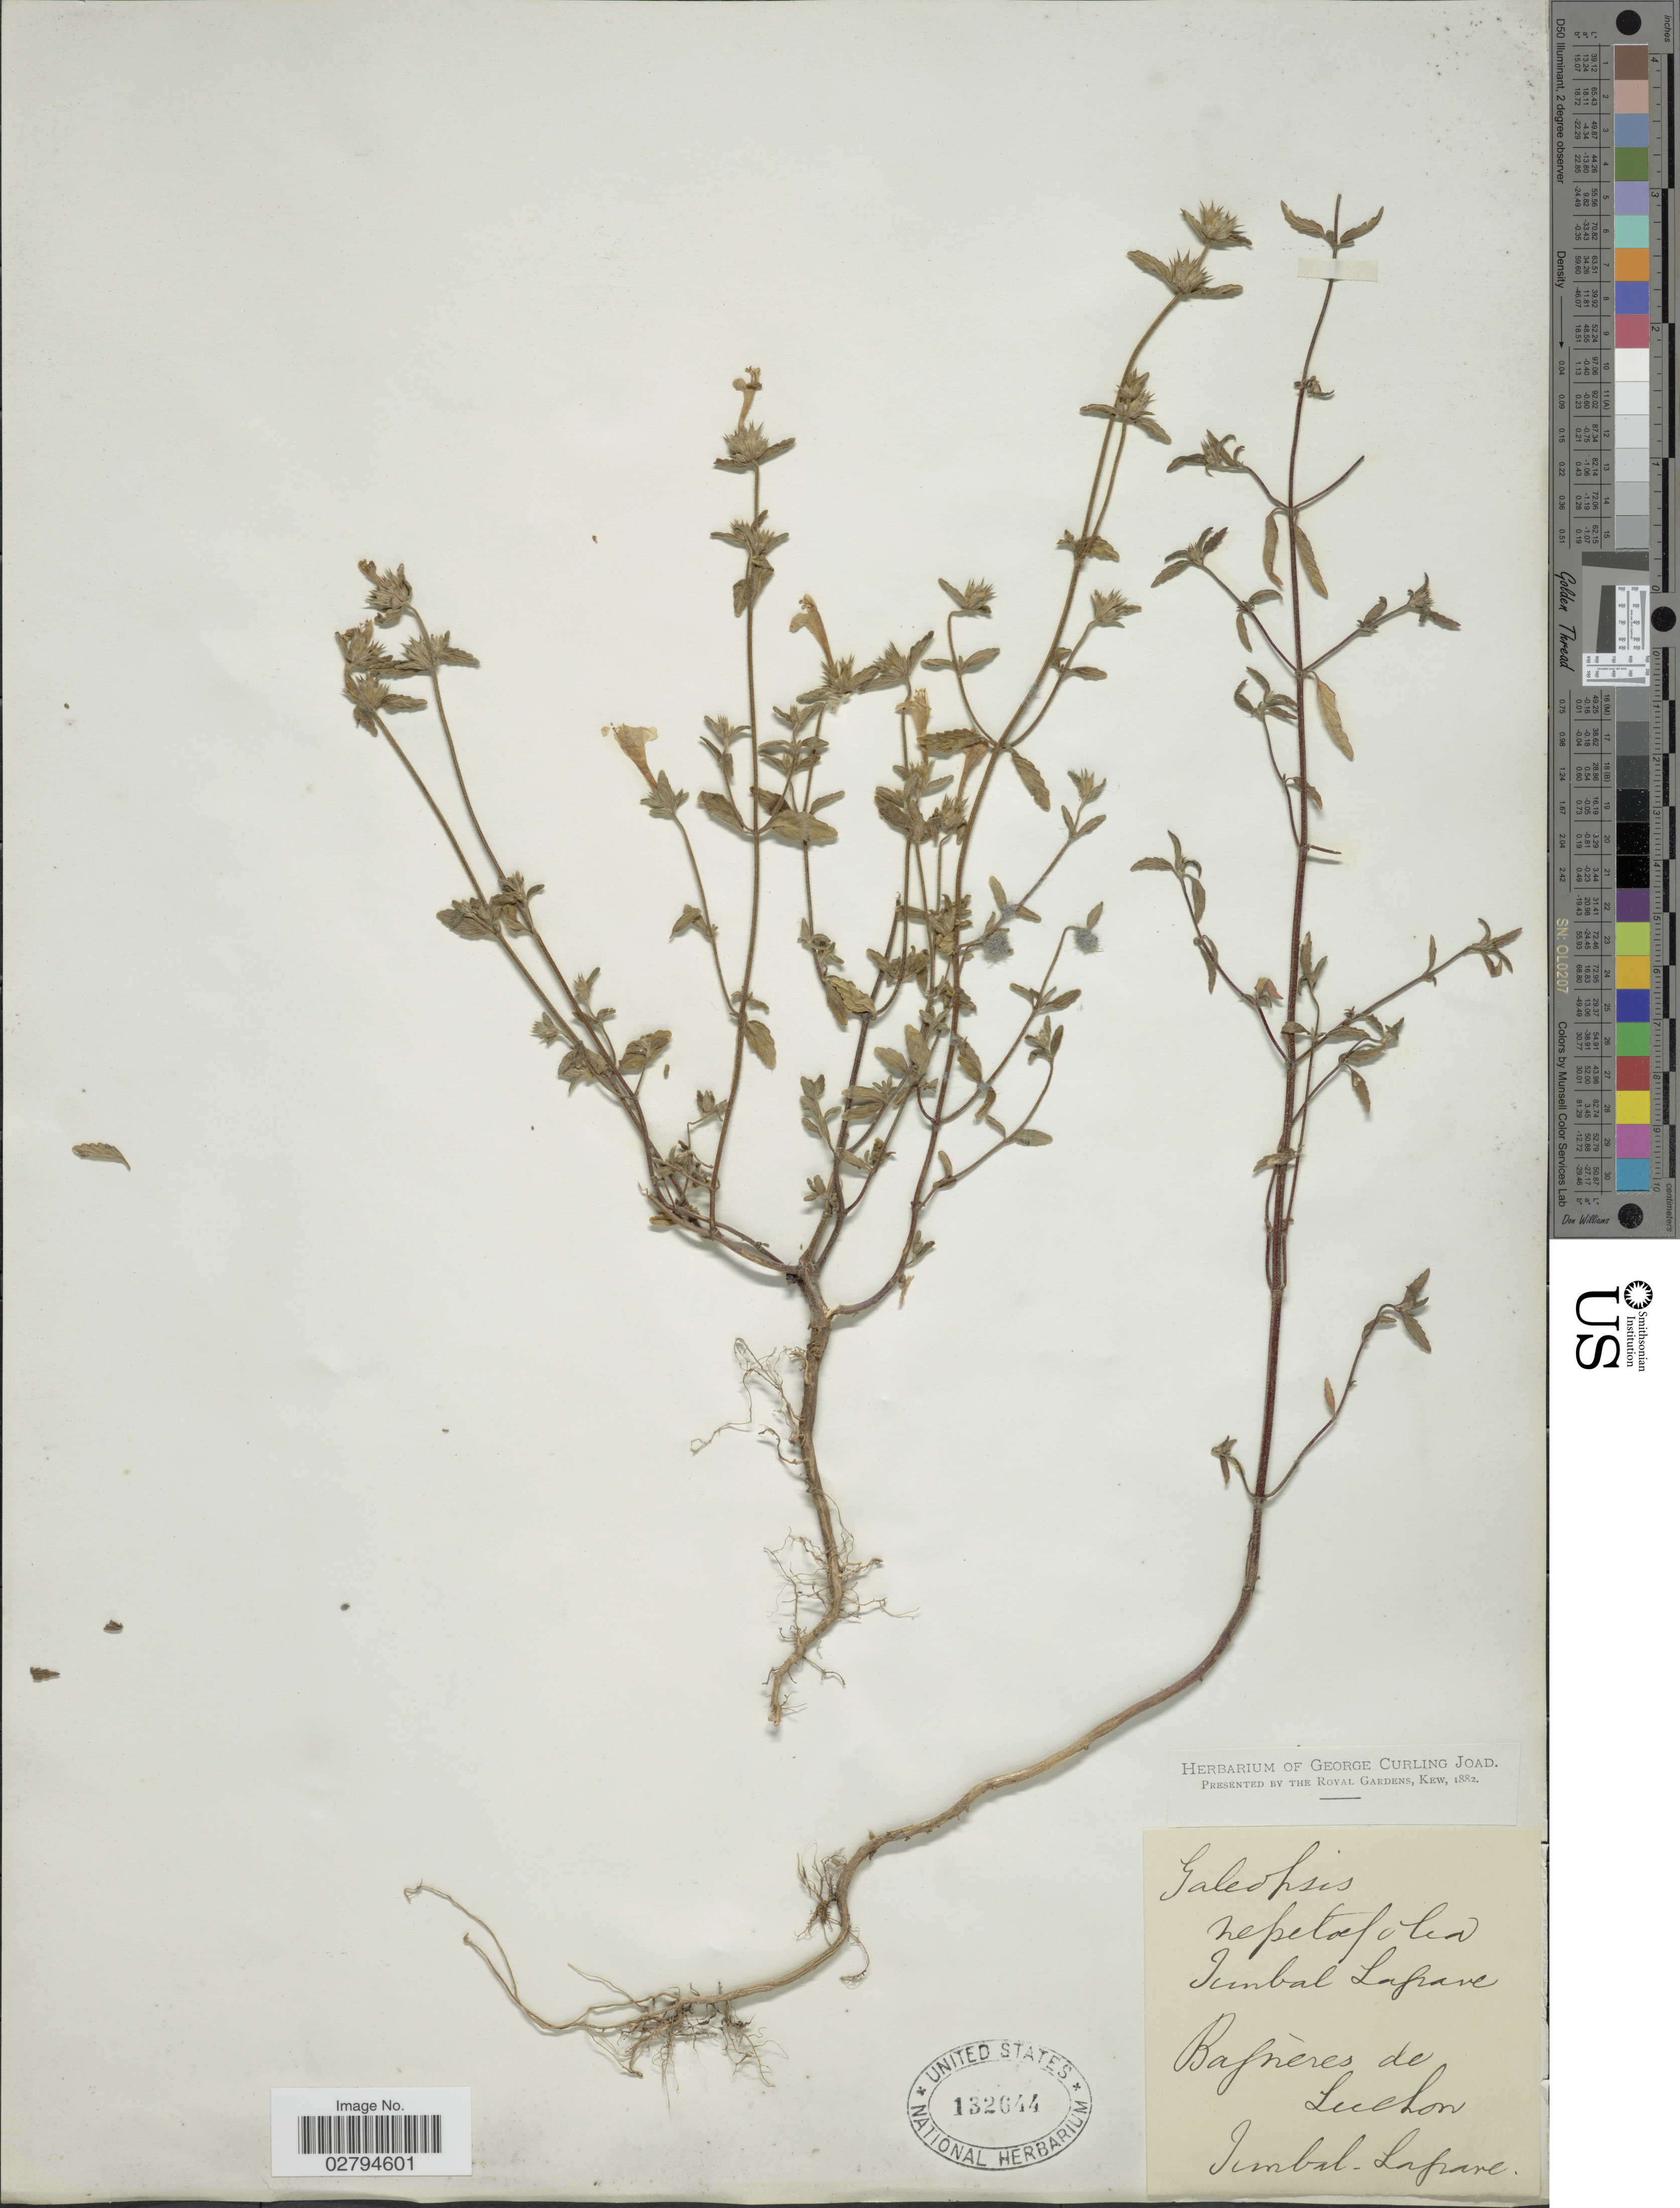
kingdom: Plantae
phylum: Tracheophyta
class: Magnoliopsida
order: Lamiales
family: Lamiaceae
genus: Galeopsis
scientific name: Galeopsis nepetifolia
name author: Timb.-Lagr.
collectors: P. Timbal-Lagrave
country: France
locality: Bagnères de Luchon.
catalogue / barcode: US 132644